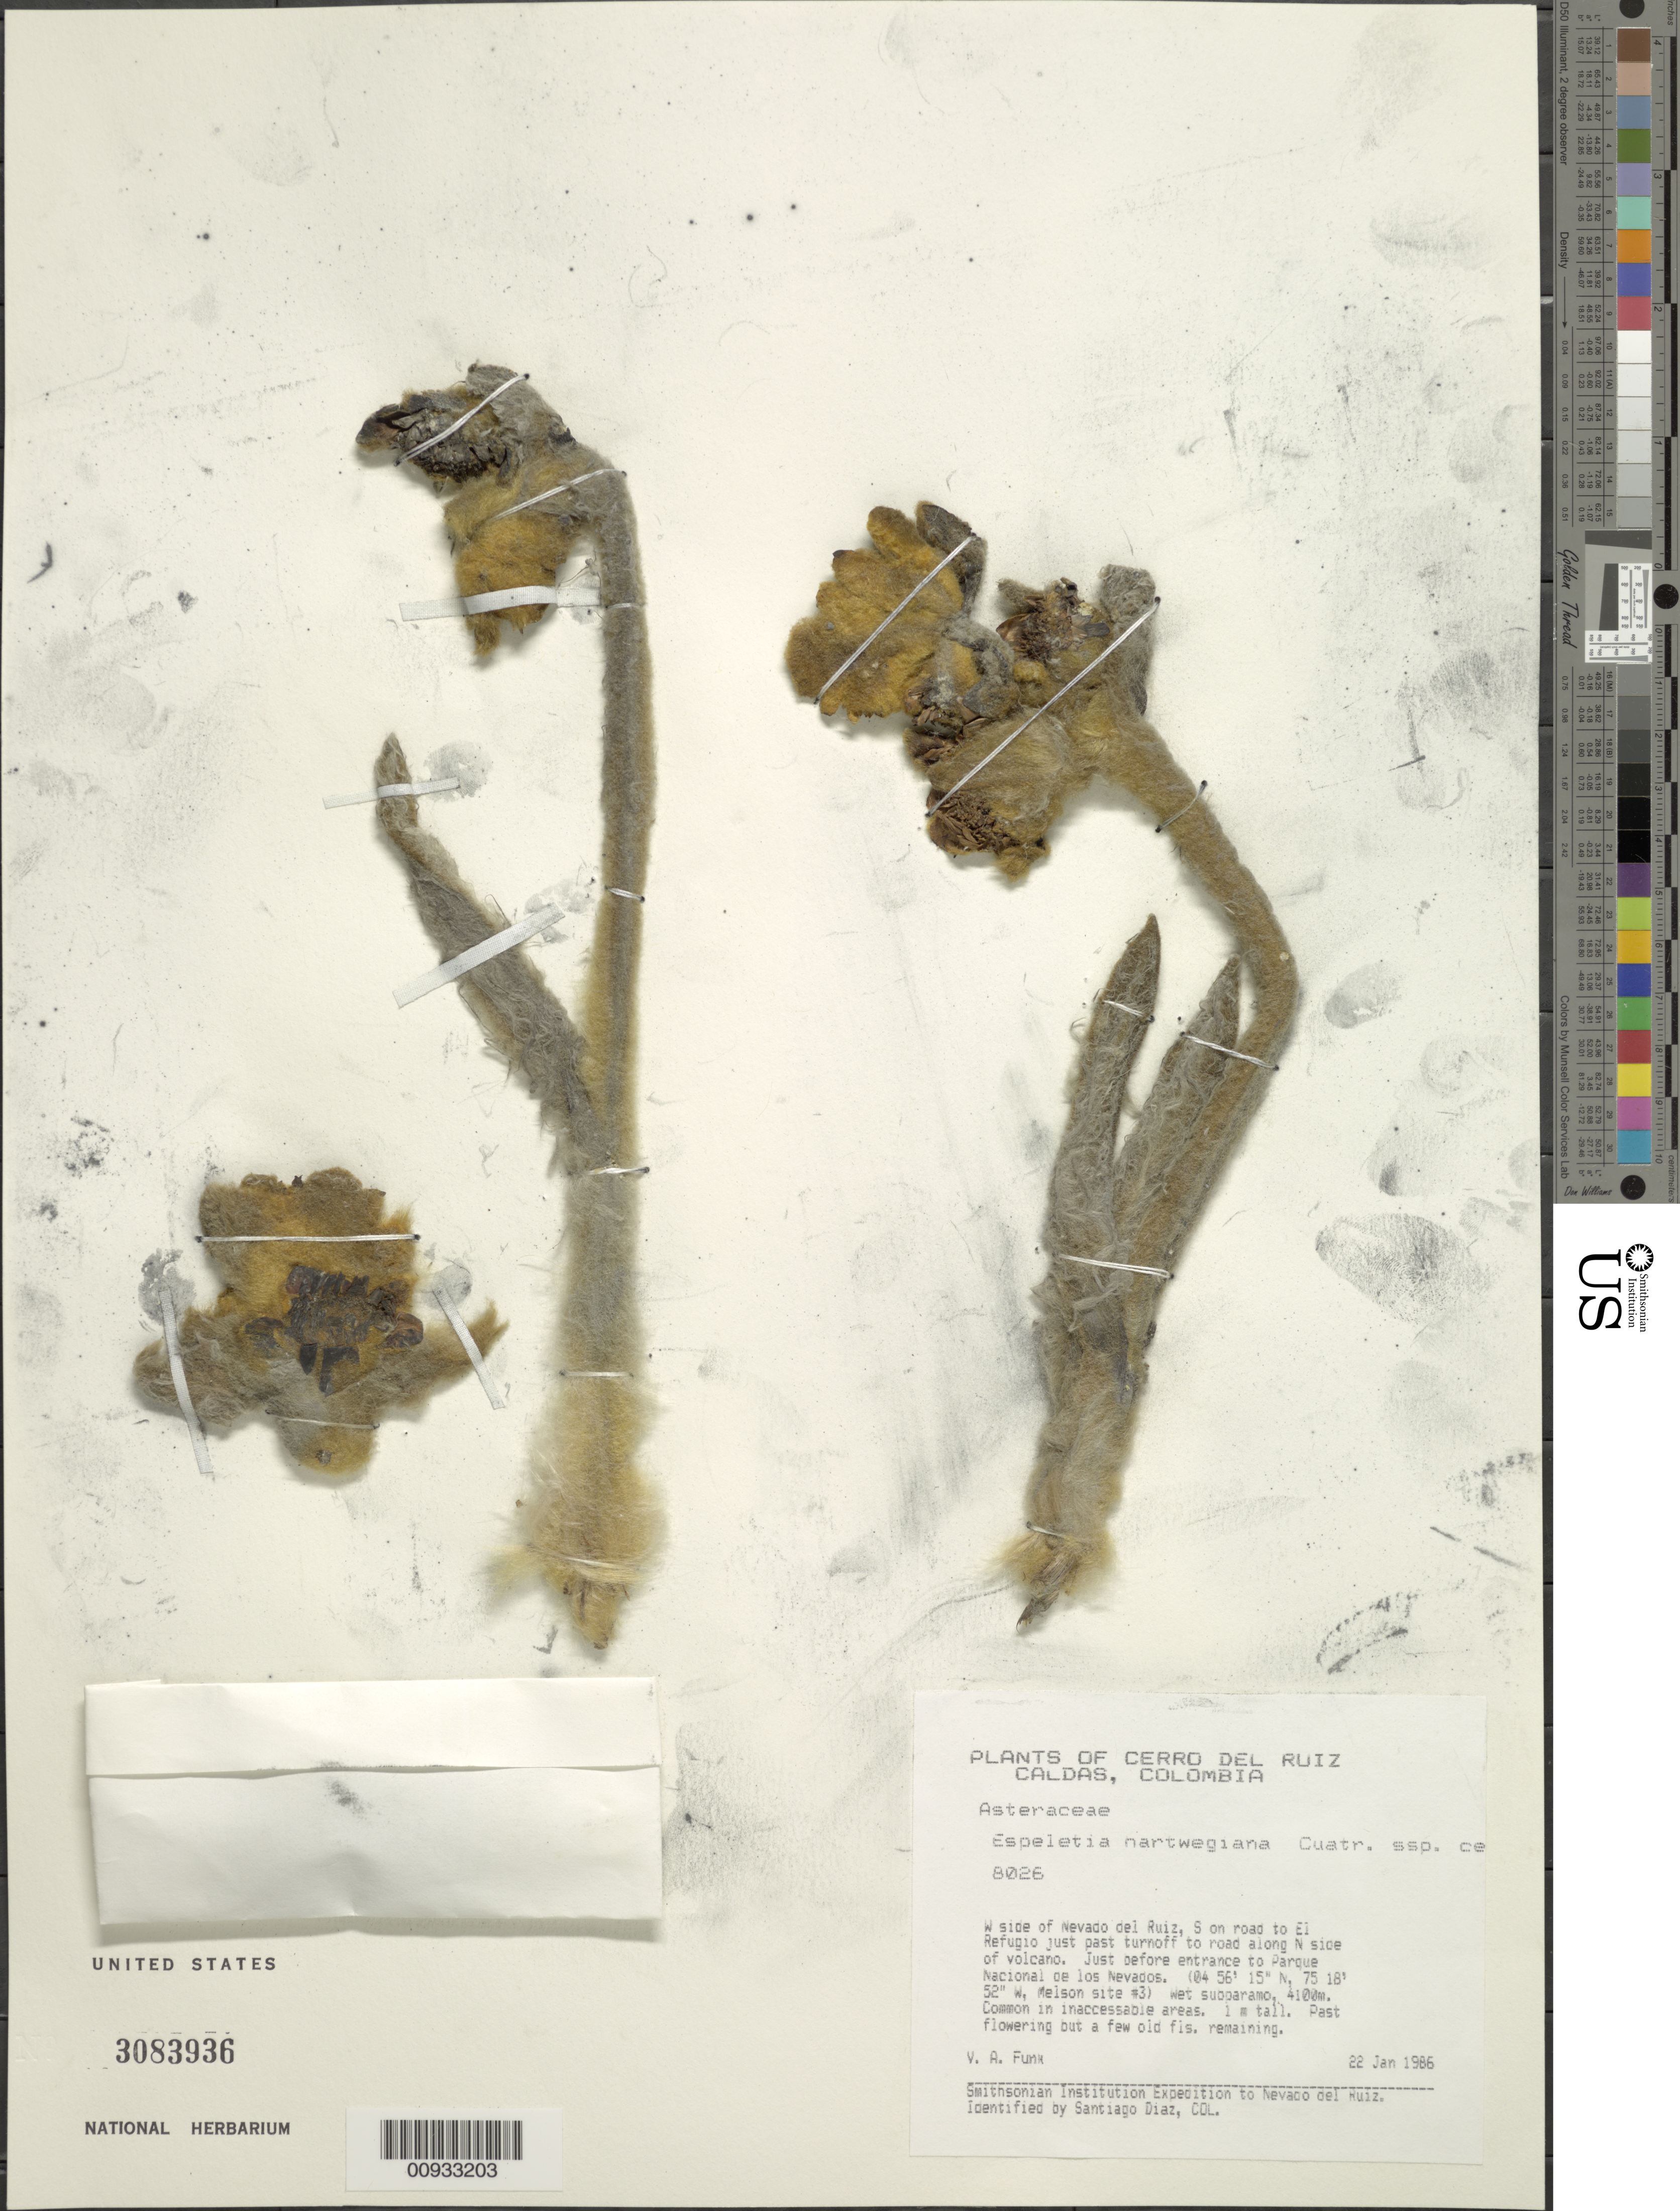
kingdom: Plantae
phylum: Tracheophyta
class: Magnoliopsida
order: Asterales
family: Asteraceae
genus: Espeletia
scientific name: Espeletia hartwegiana subsp. centroandina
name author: Cuatrec.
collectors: V. Funk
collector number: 8026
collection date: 1986-01-22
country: Colombia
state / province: Caldas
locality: Cerro del Ruiz, W side of Nevado del Ruiz, S on roadd to El Refugio just past turnoff to road along N side of volcano, just before entrance to Parque Nacional de los Nevados, Melson site #3.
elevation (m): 4100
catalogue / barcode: US 3083936